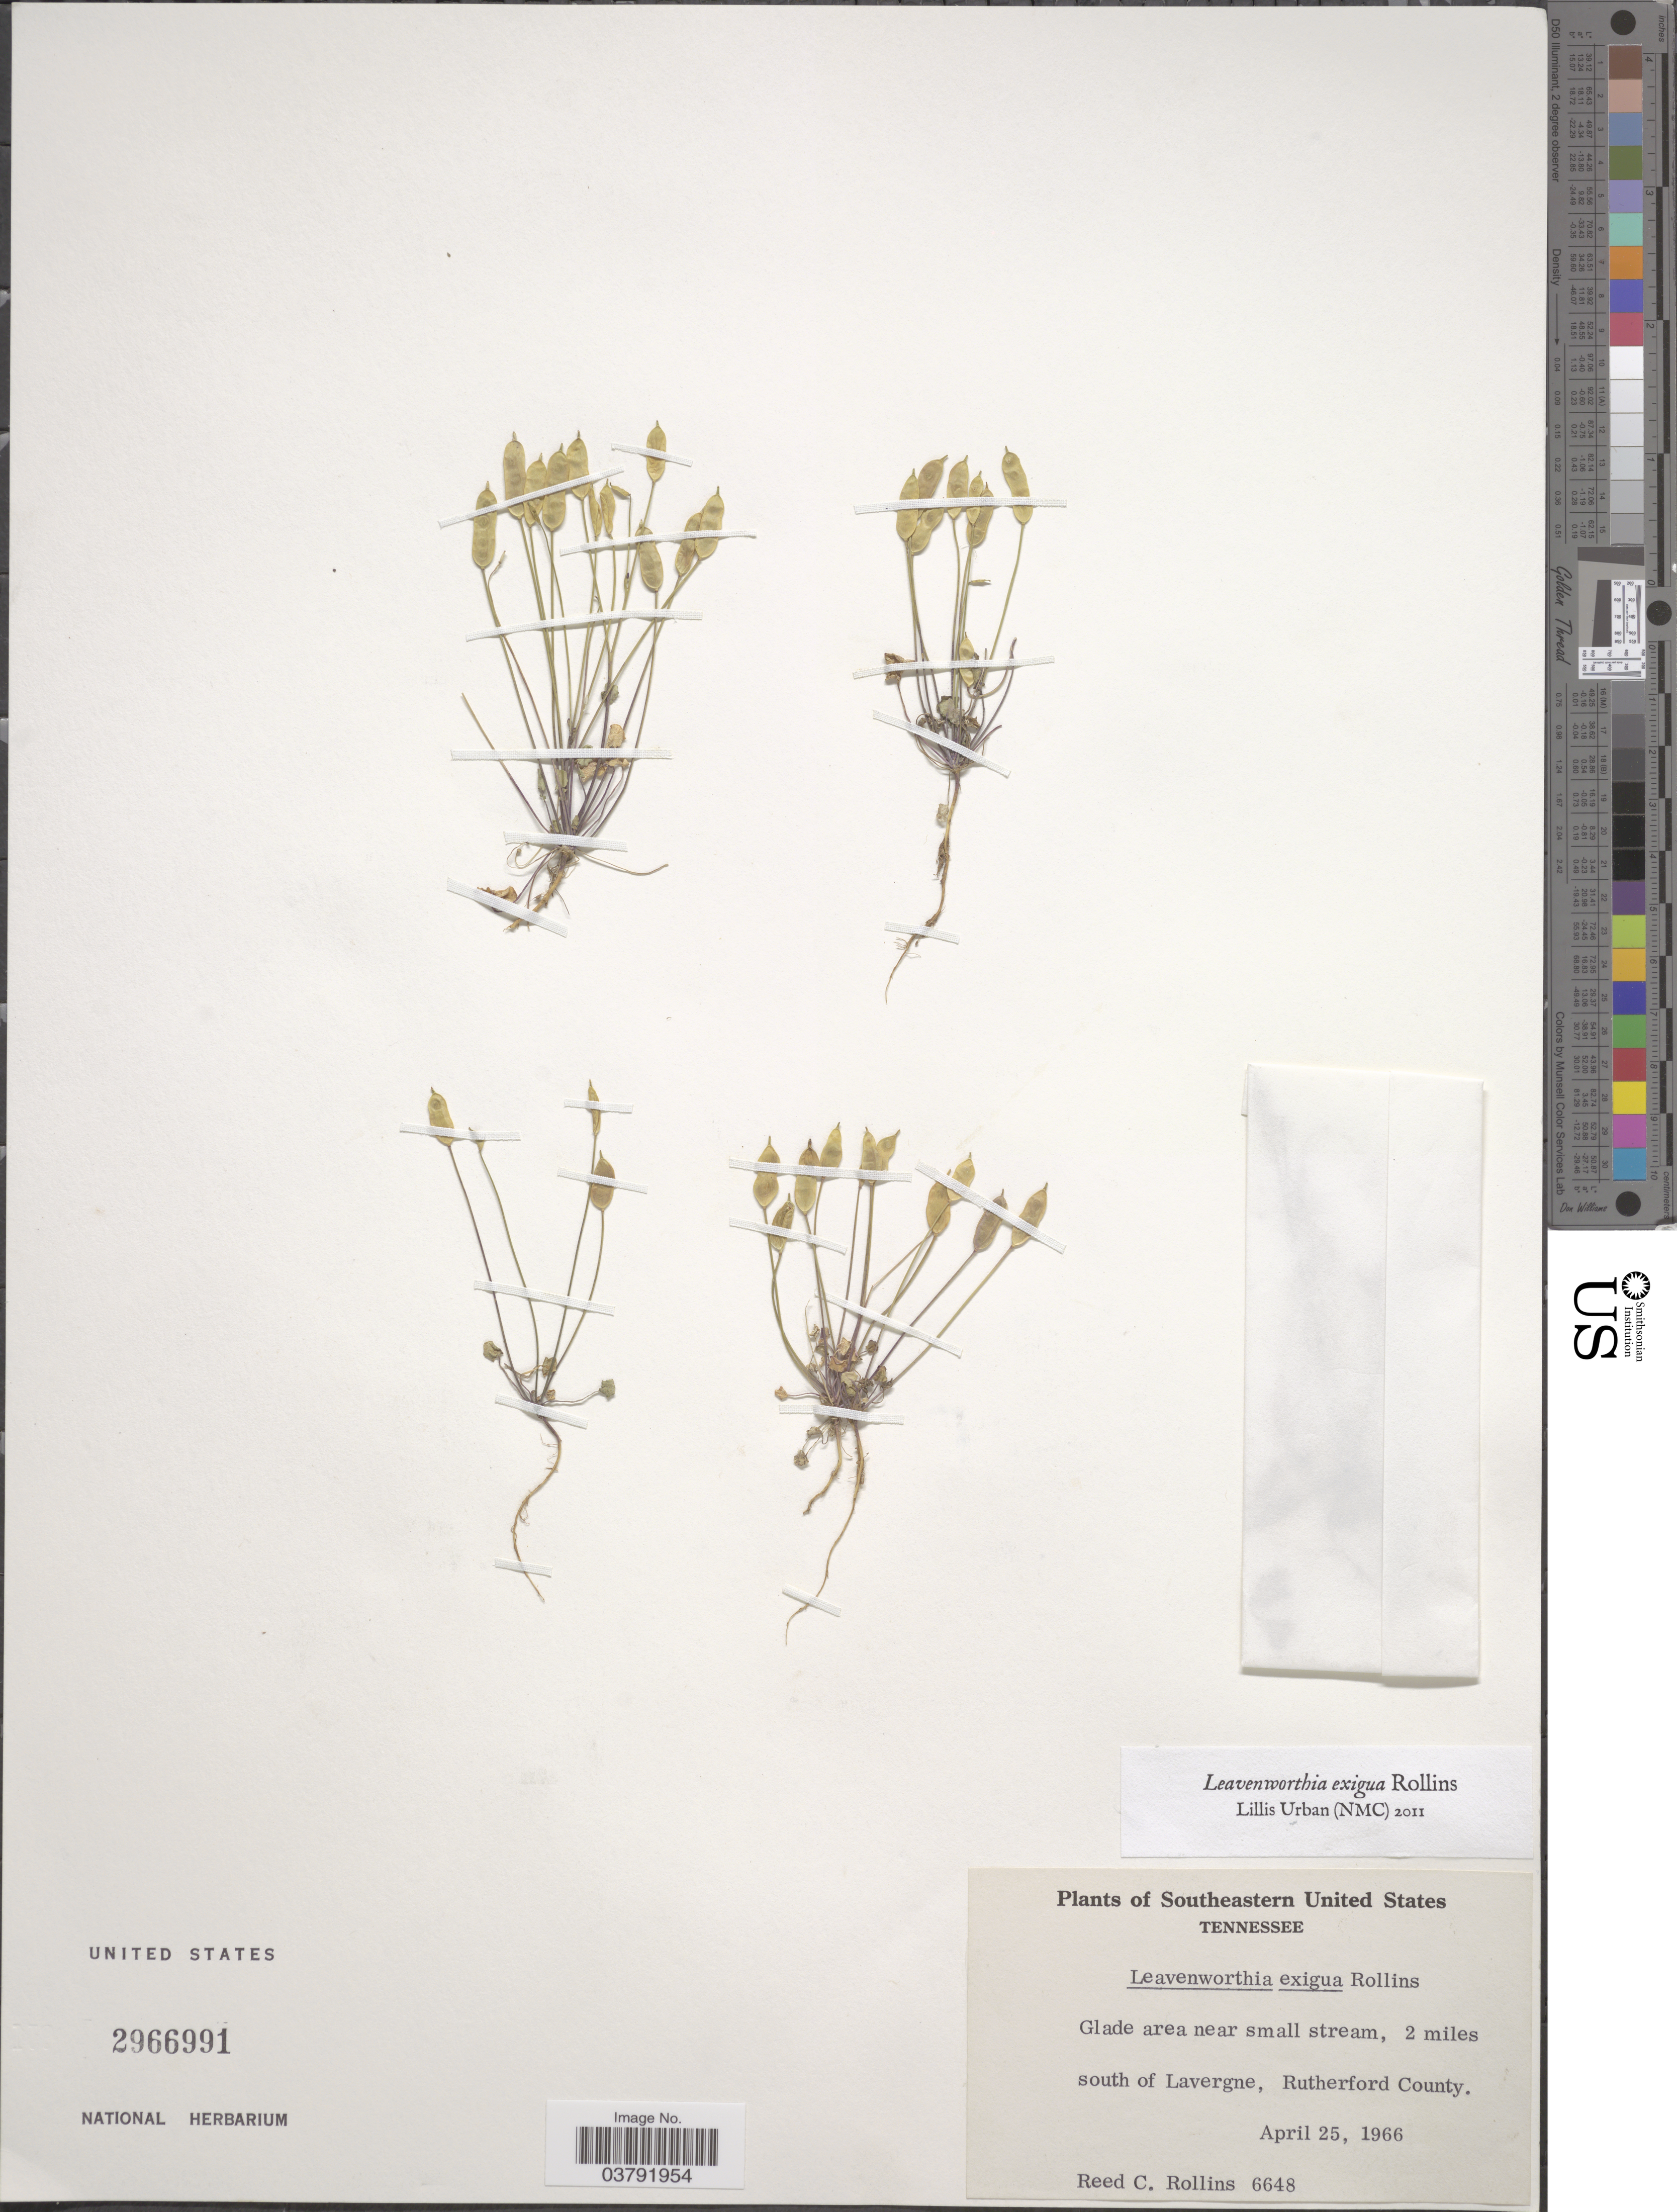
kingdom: Plantae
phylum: Tracheophyta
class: Magnoliopsida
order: Brassicales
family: Brassicaceae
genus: Leavenworthia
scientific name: Leavenworthia exigua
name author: Rollins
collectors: R. C. Rollins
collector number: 6648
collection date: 1966-04-25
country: United States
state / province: Tennessee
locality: Southeastern United States. 2 miles south of Lavergne, Rutherford County.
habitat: glade area near small stream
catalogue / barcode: US 2966991